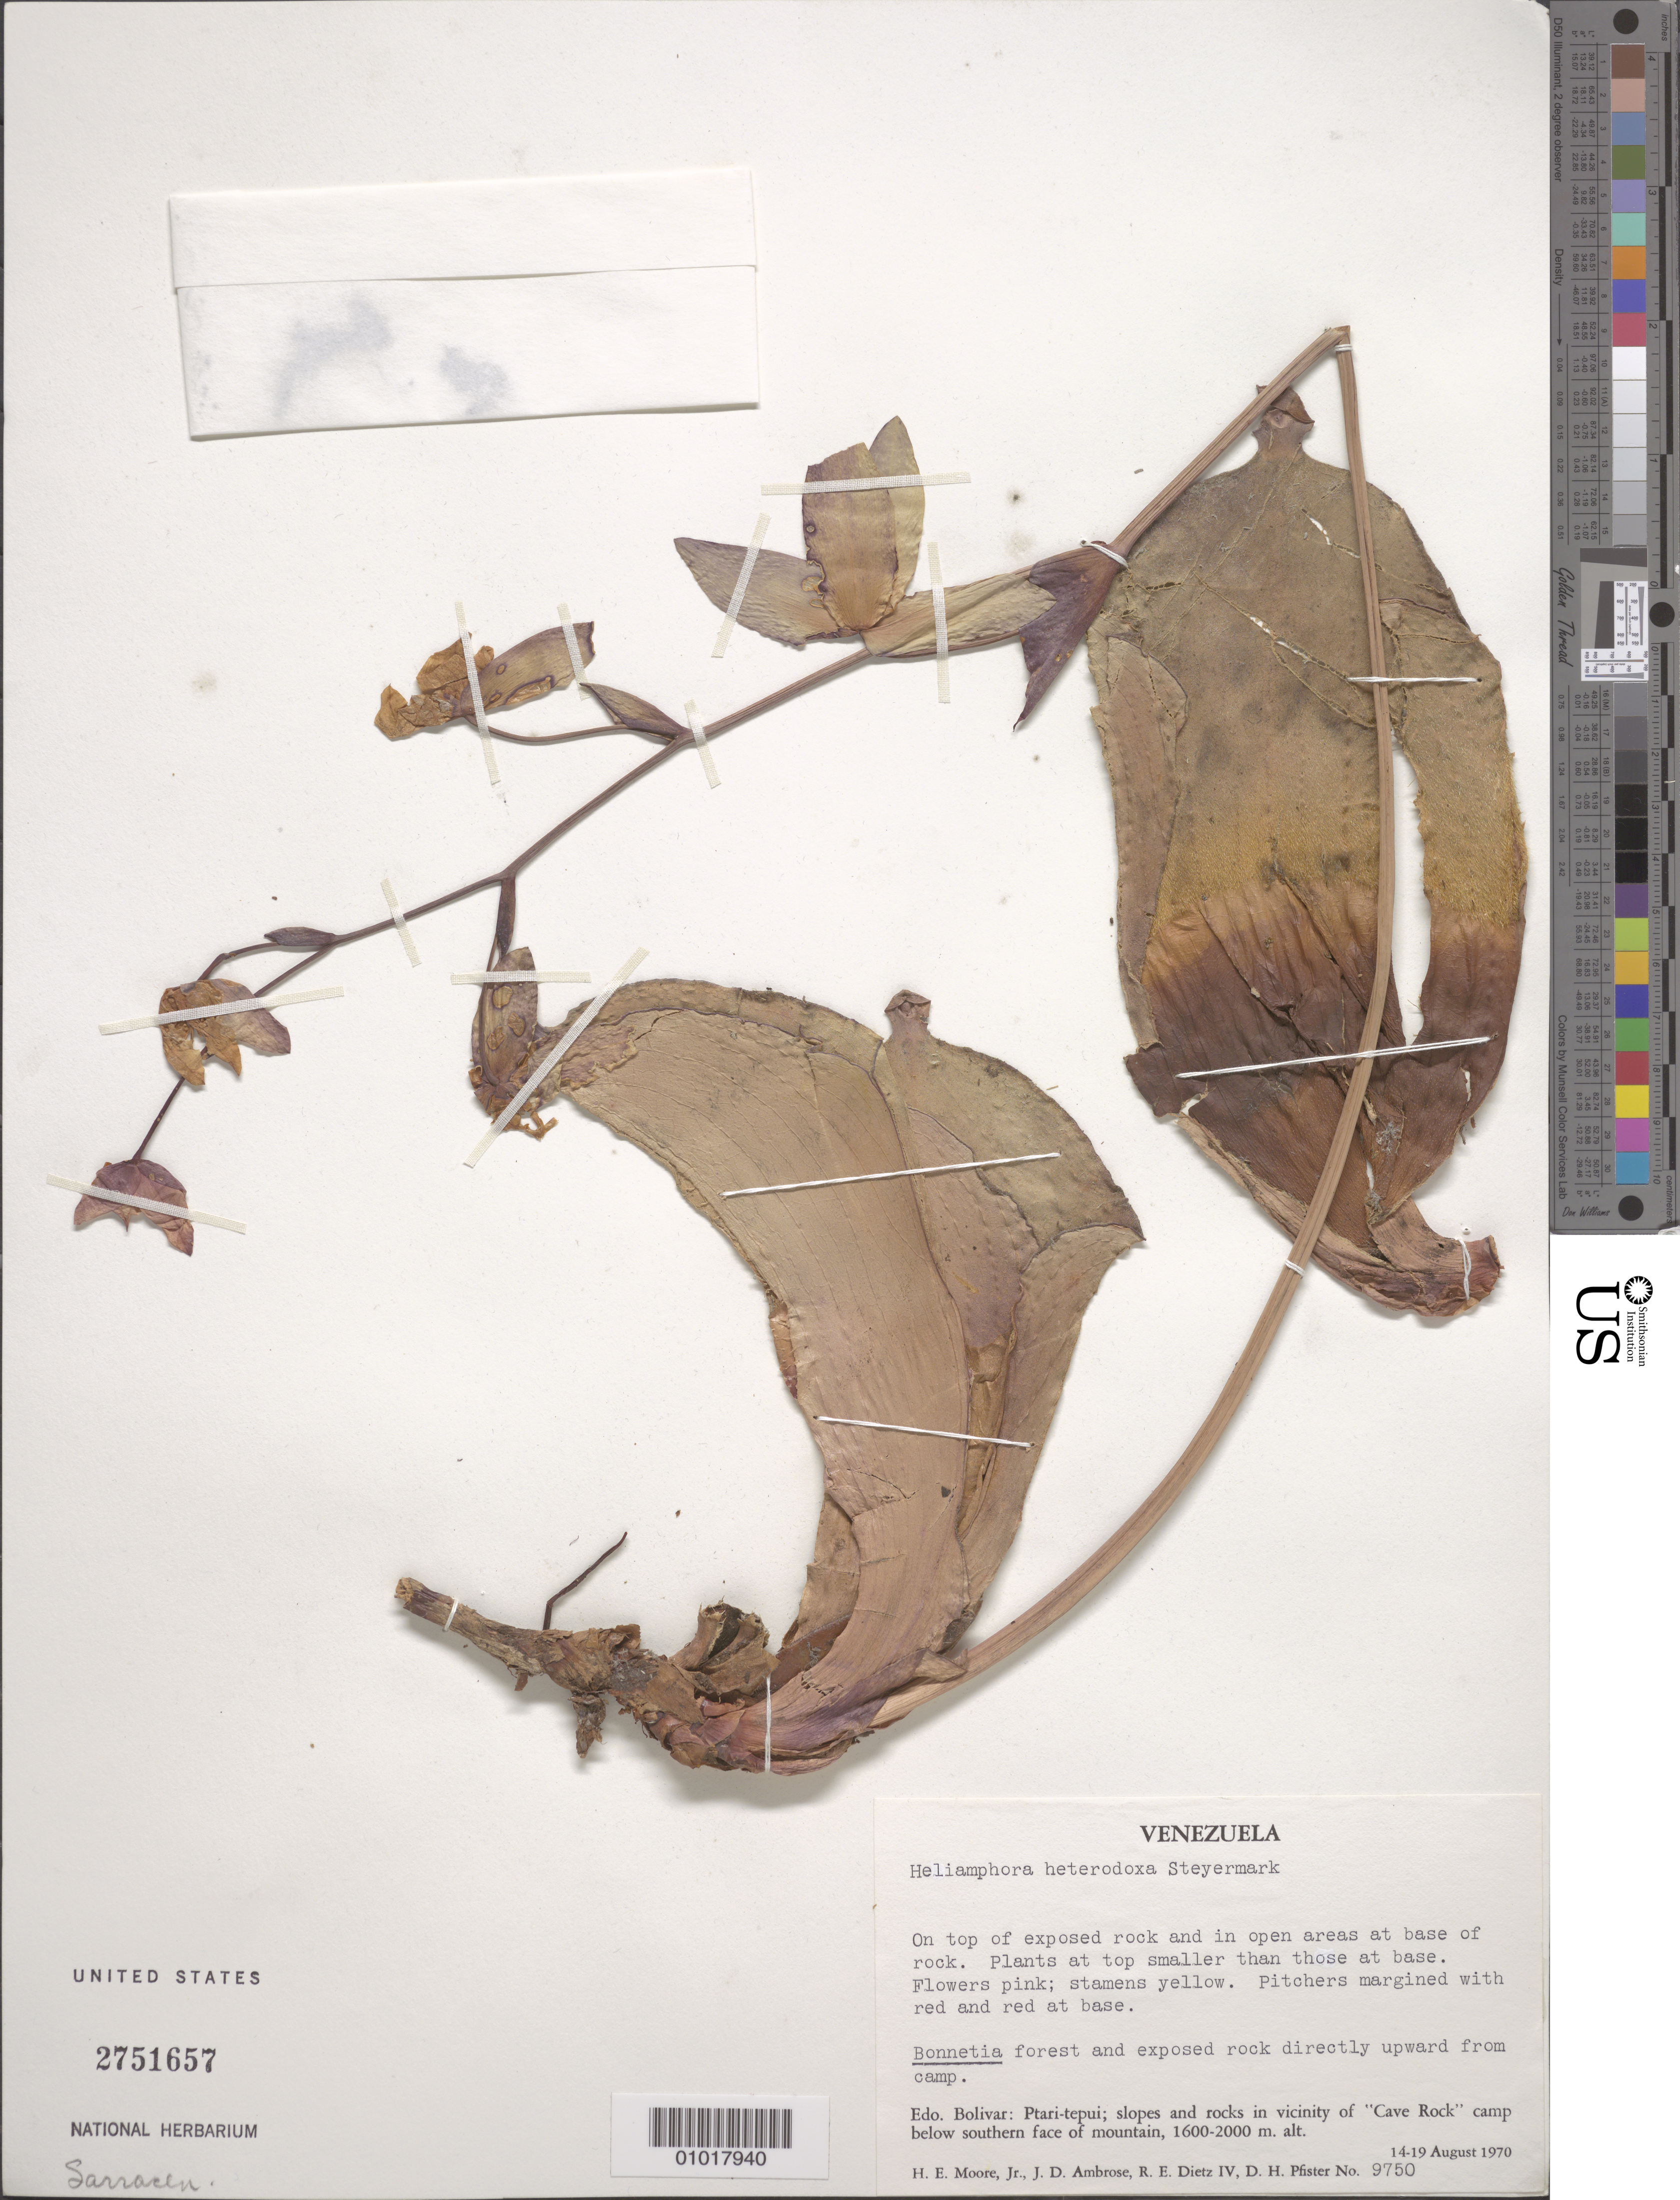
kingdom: Plantae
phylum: Tracheophyta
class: Magnoliopsida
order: Ericales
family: Sarraceniaceae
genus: Heliamphora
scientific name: Heliamphora heterodoxa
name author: Steyerm.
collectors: H. E. Moore, J. D. Ambrose, R. Dietz & D. H. Pfister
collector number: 9750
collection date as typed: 14-Aug-70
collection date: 1970-08-14/1970-08-19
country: Venezuela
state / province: Bolívar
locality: Ptari-tepui; slopes and rocks in vicinity of "Cave Rock" camp below southern face of mountain.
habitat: Bonnetia forest and exposed rock directly upward from camp. On top of exposed rock and in open areas at base of rock.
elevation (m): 1600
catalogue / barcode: US 2751657